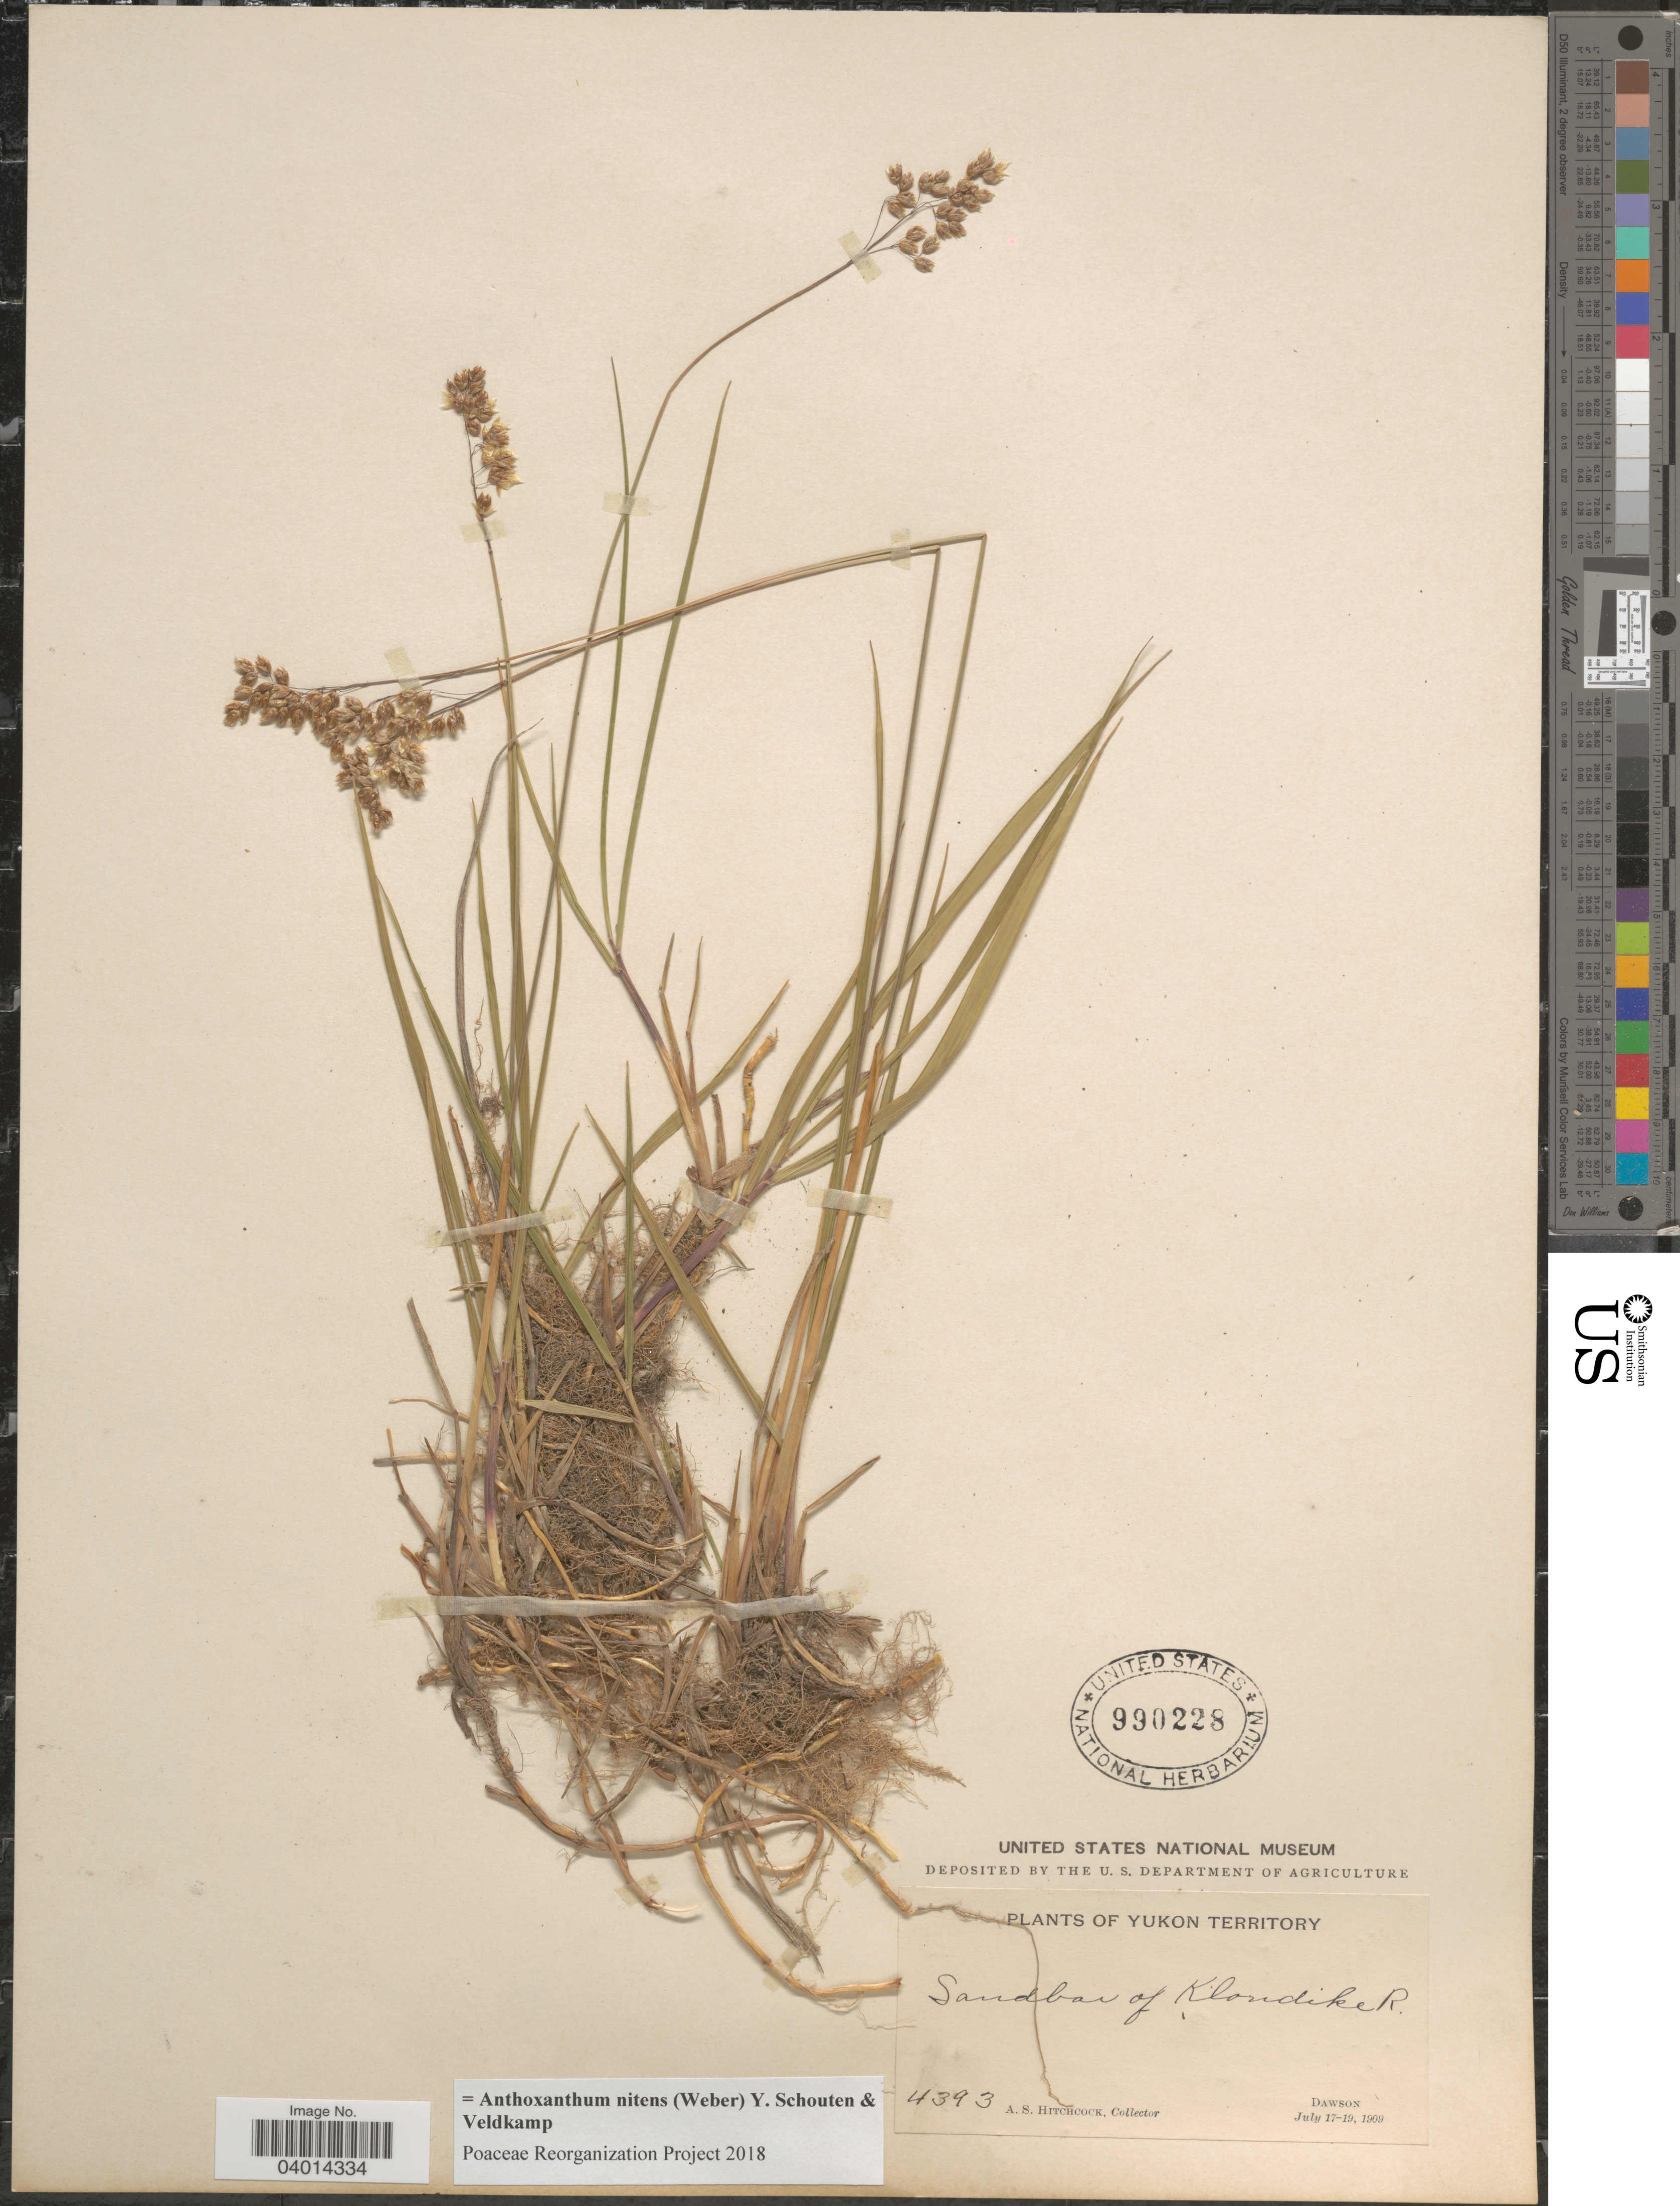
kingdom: Plantae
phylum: Tracheophyta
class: Liliopsida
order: Poales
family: Poaceae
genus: Anthoxanthum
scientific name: Anthoxanthum nitens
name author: (G.H. Weber) R.T.A. Schouten & Veldkamp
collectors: A. S. Hitchcock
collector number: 4393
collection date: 1909-07-17/1909-07-19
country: Canada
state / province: Yukon Territory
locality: Sandbar of Klondike R. Dawson.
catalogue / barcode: US 990228